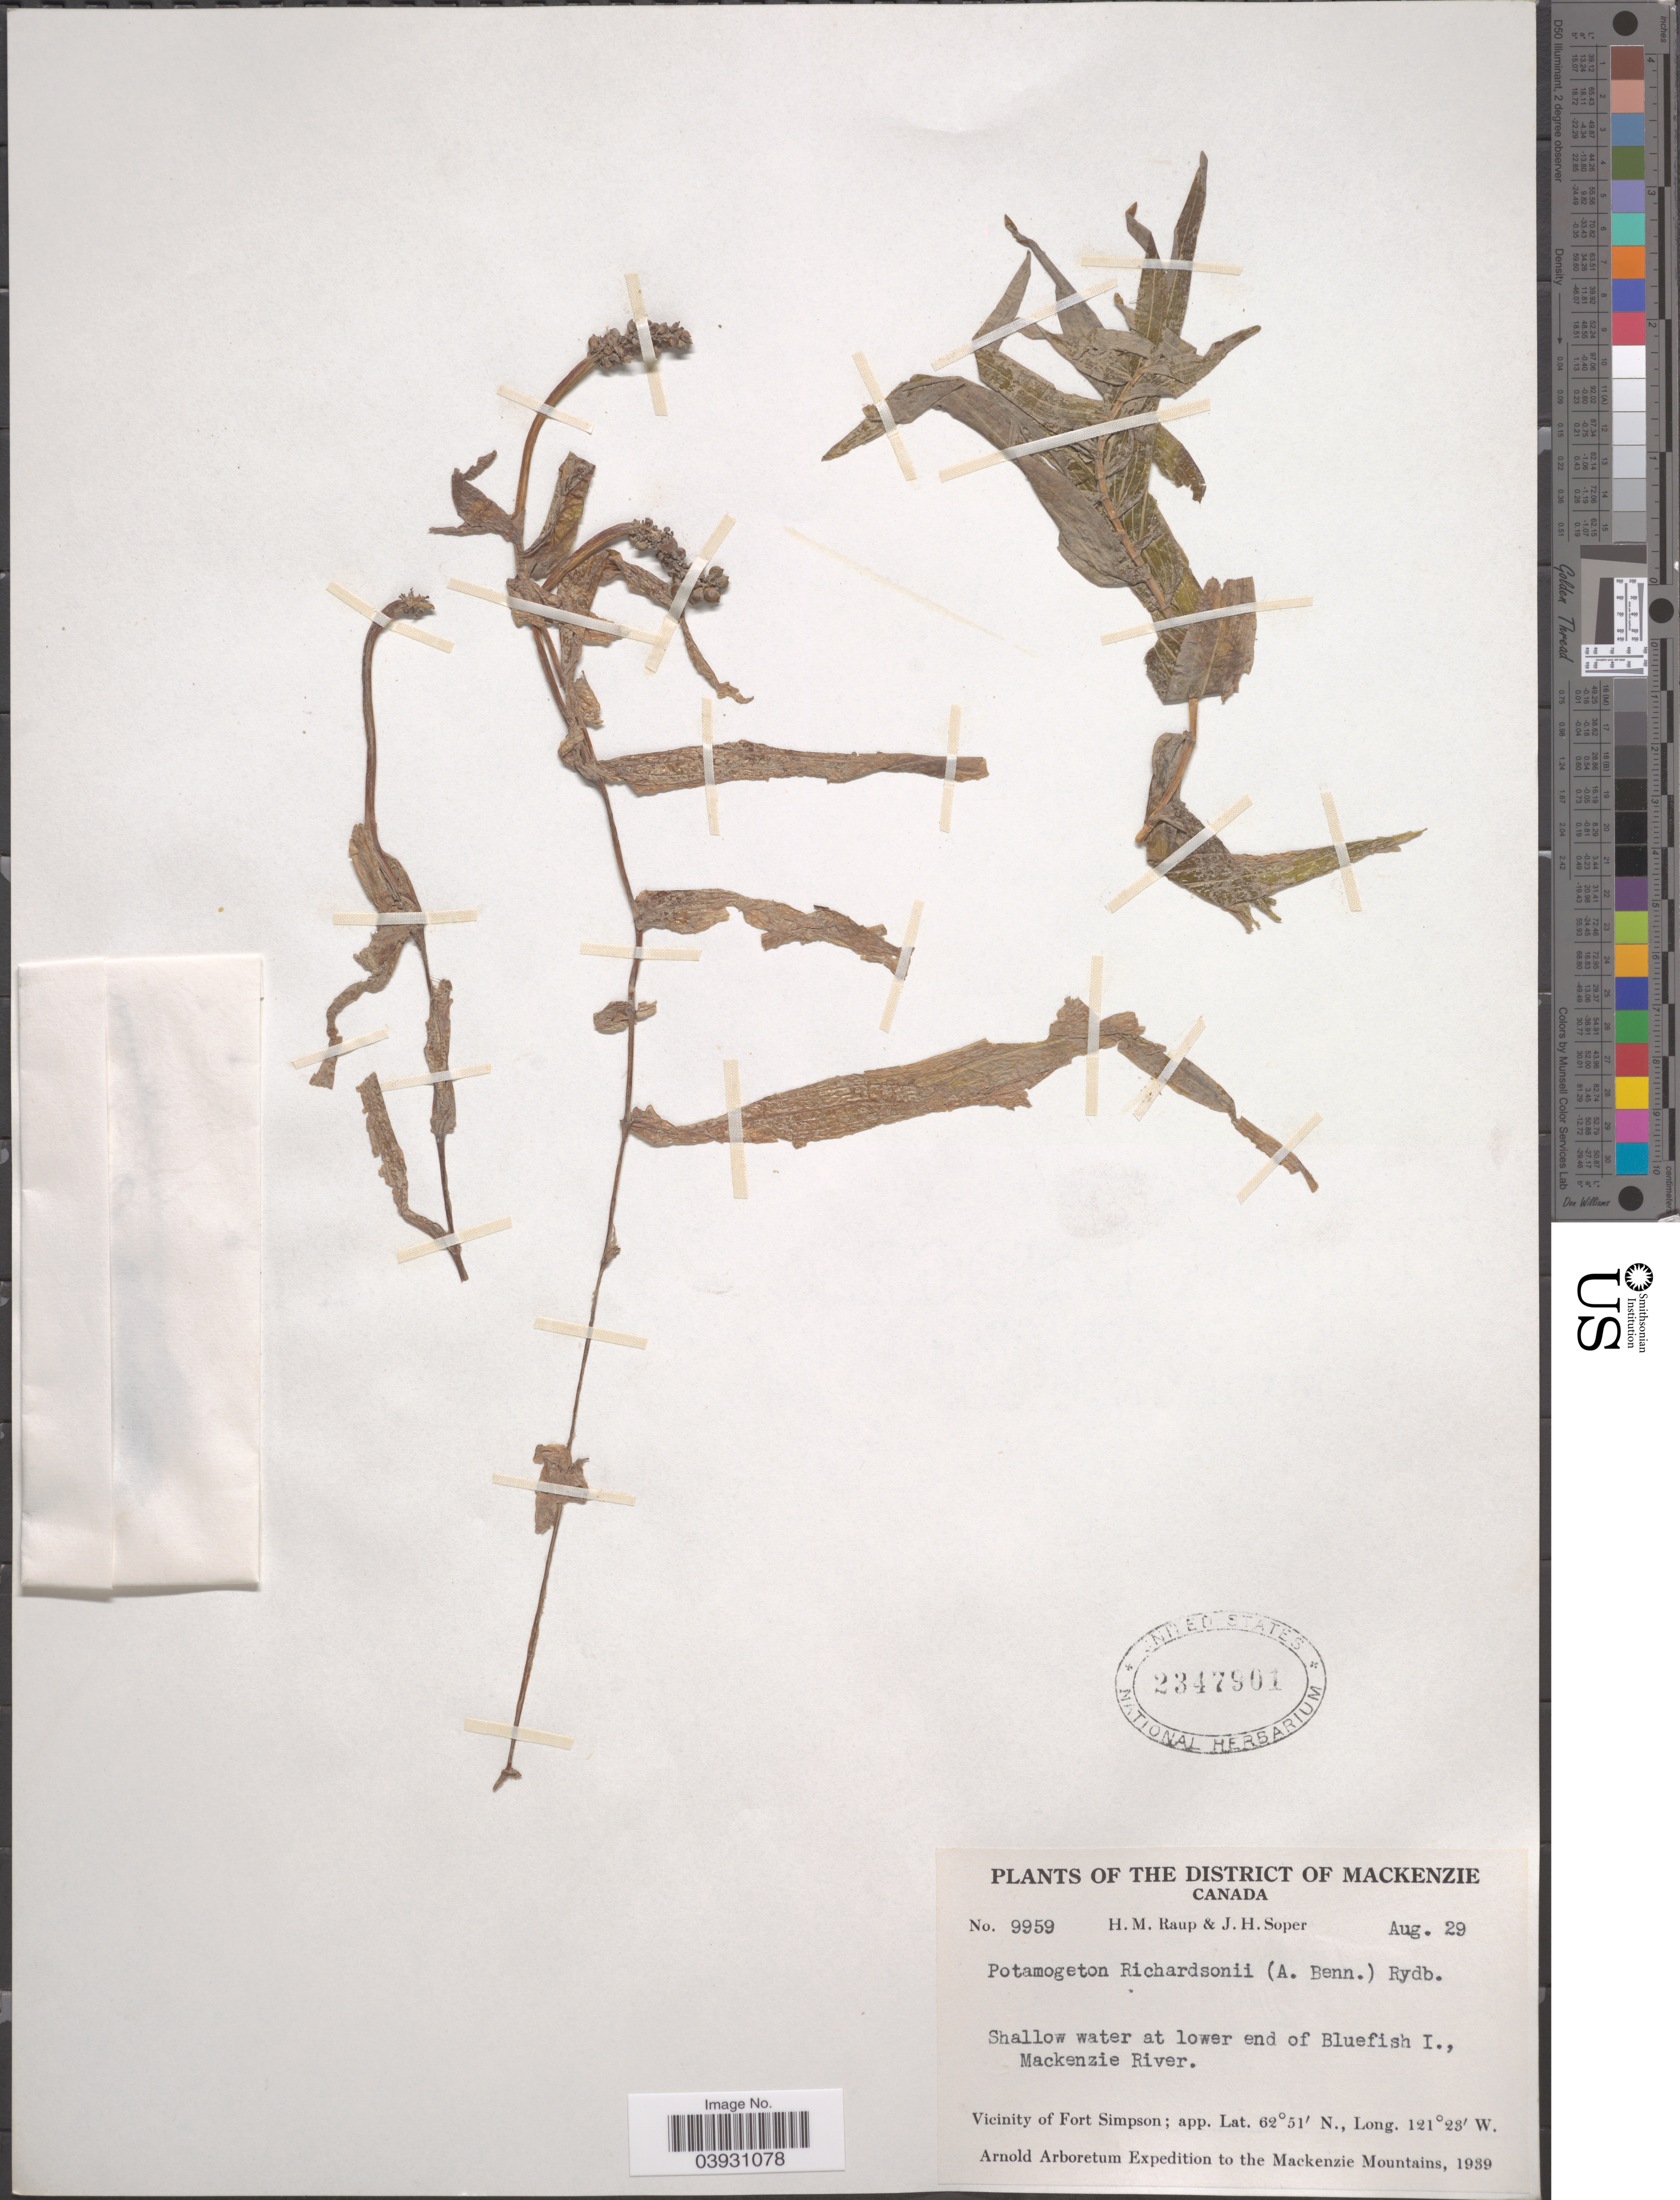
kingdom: Plantae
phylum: Tracheophyta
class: Liliopsida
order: Alismatales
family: Potamogetonaceae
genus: Potamogeton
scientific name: Potamogeton richardsonii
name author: (A.W. Benn.) Rydb.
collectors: H. Raup & J. H. Soper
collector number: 9959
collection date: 1939-08-29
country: Canada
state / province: Northwest Territories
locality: District of Mackenzie. Shallow water at lower end of Bluefish I., Mackenzie River. Vicinity of Fort Simpson.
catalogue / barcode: US 2347901